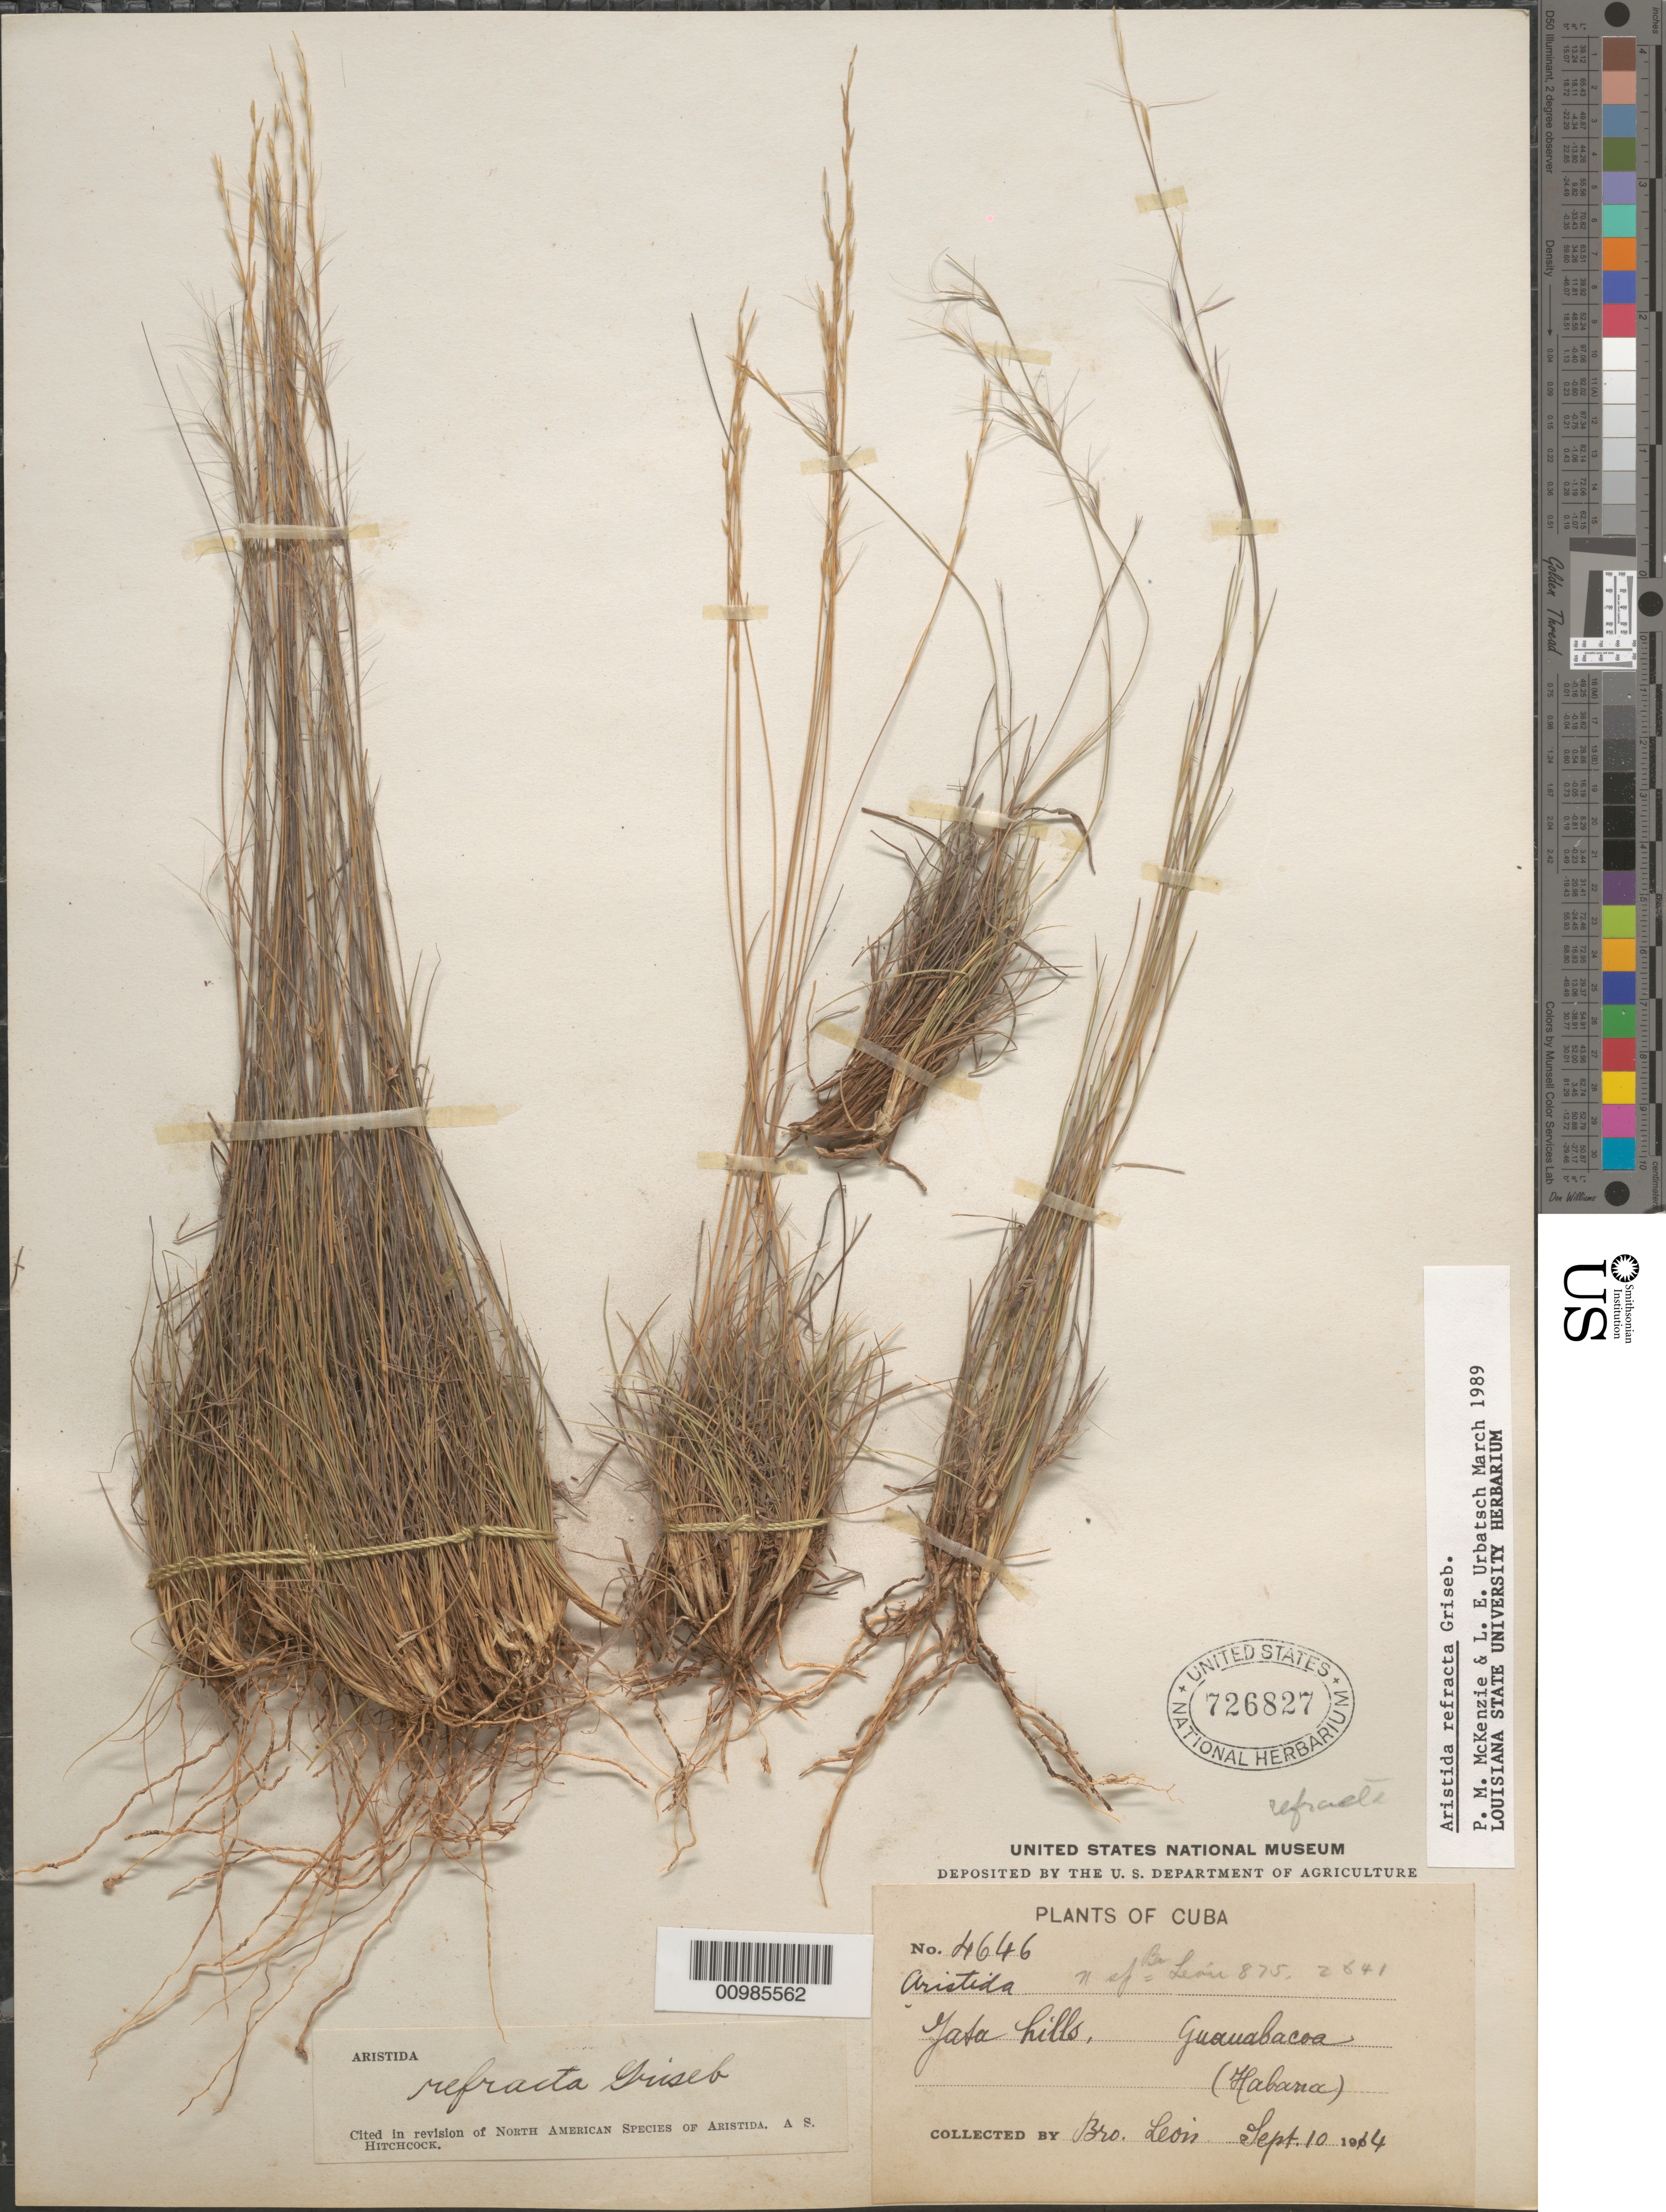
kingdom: Plantae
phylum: Tracheophyta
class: Liliopsida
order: Poales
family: Poaceae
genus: Aristida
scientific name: Aristida refracta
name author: Griseb.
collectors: Bro. León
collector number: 4646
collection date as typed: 10 Sep 1914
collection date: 1914-09-10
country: Cuba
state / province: La Habana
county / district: Municipio Guanabacoa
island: Cuba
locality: Jata hills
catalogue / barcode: US 726827